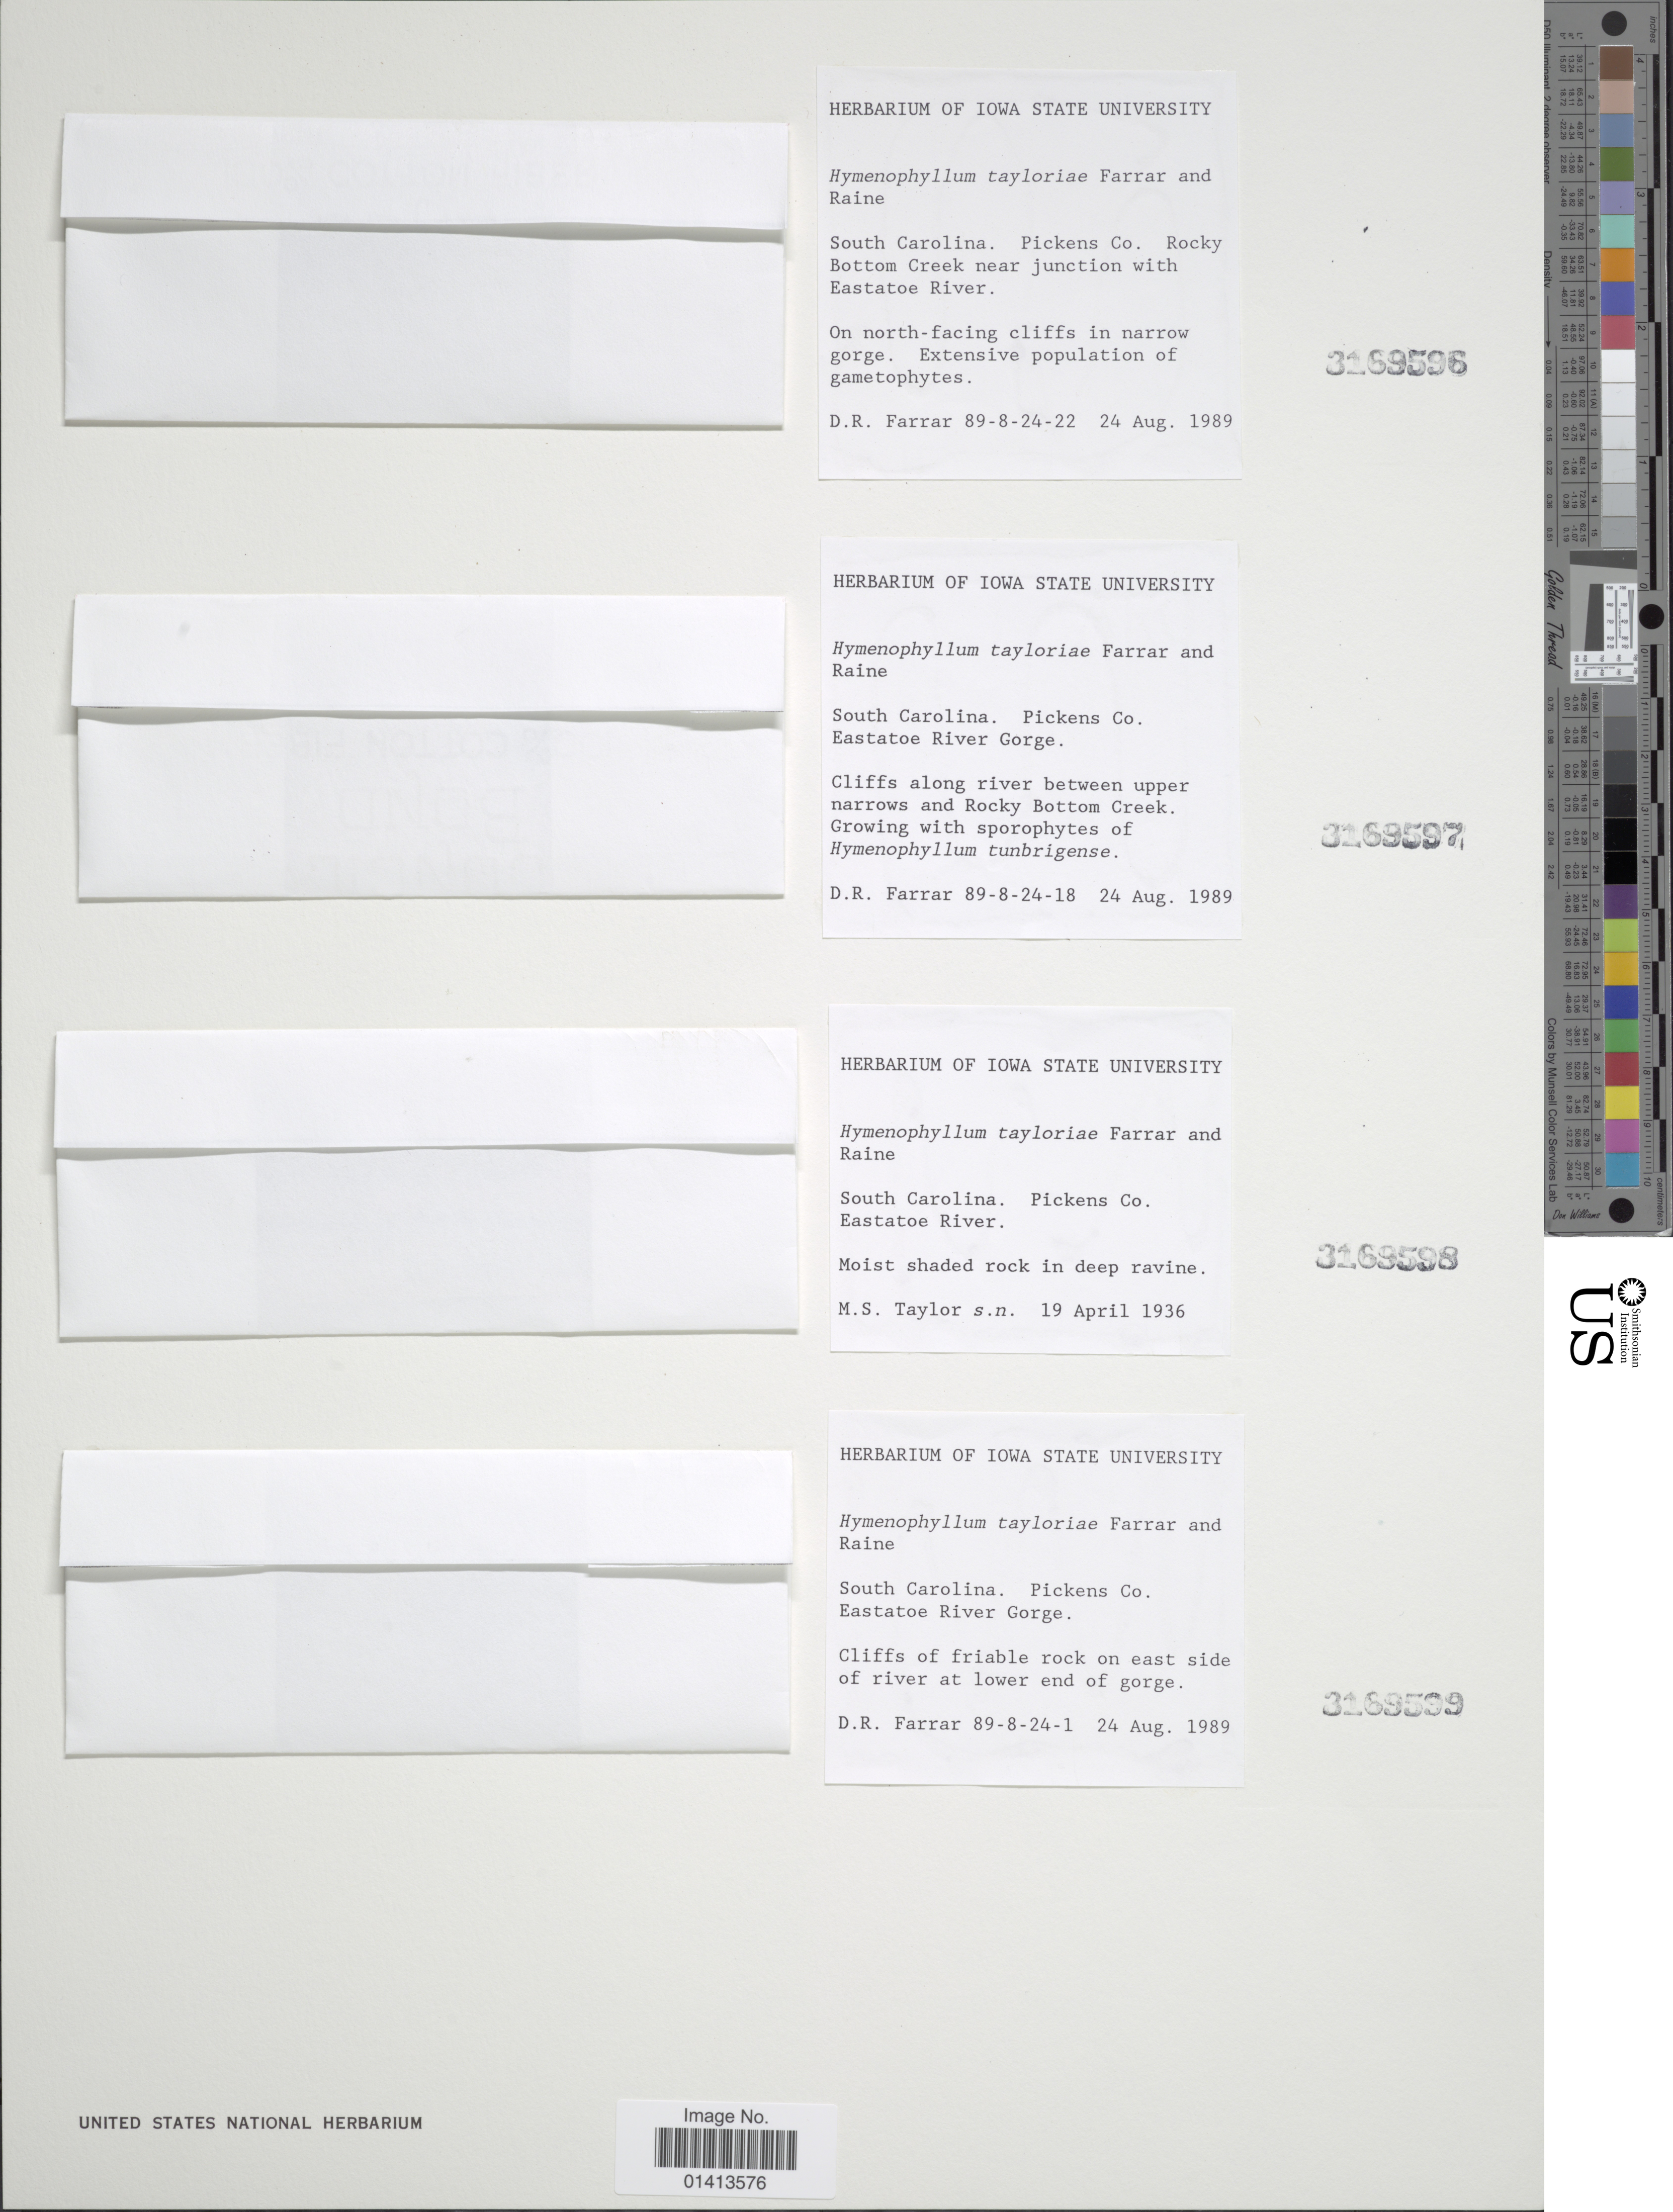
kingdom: Plantae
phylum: Tracheophyta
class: Polypodiopsida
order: Hymenophyllales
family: Hymenophyllaceae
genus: Hymenophyllum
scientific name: Hymenophyllum tayloriae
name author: Farrar & Raine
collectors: D. R. Farrar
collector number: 1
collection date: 1989-08-24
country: United States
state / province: South Carolina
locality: Pickens Co, Eastatoe River Gorge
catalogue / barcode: US 3169599